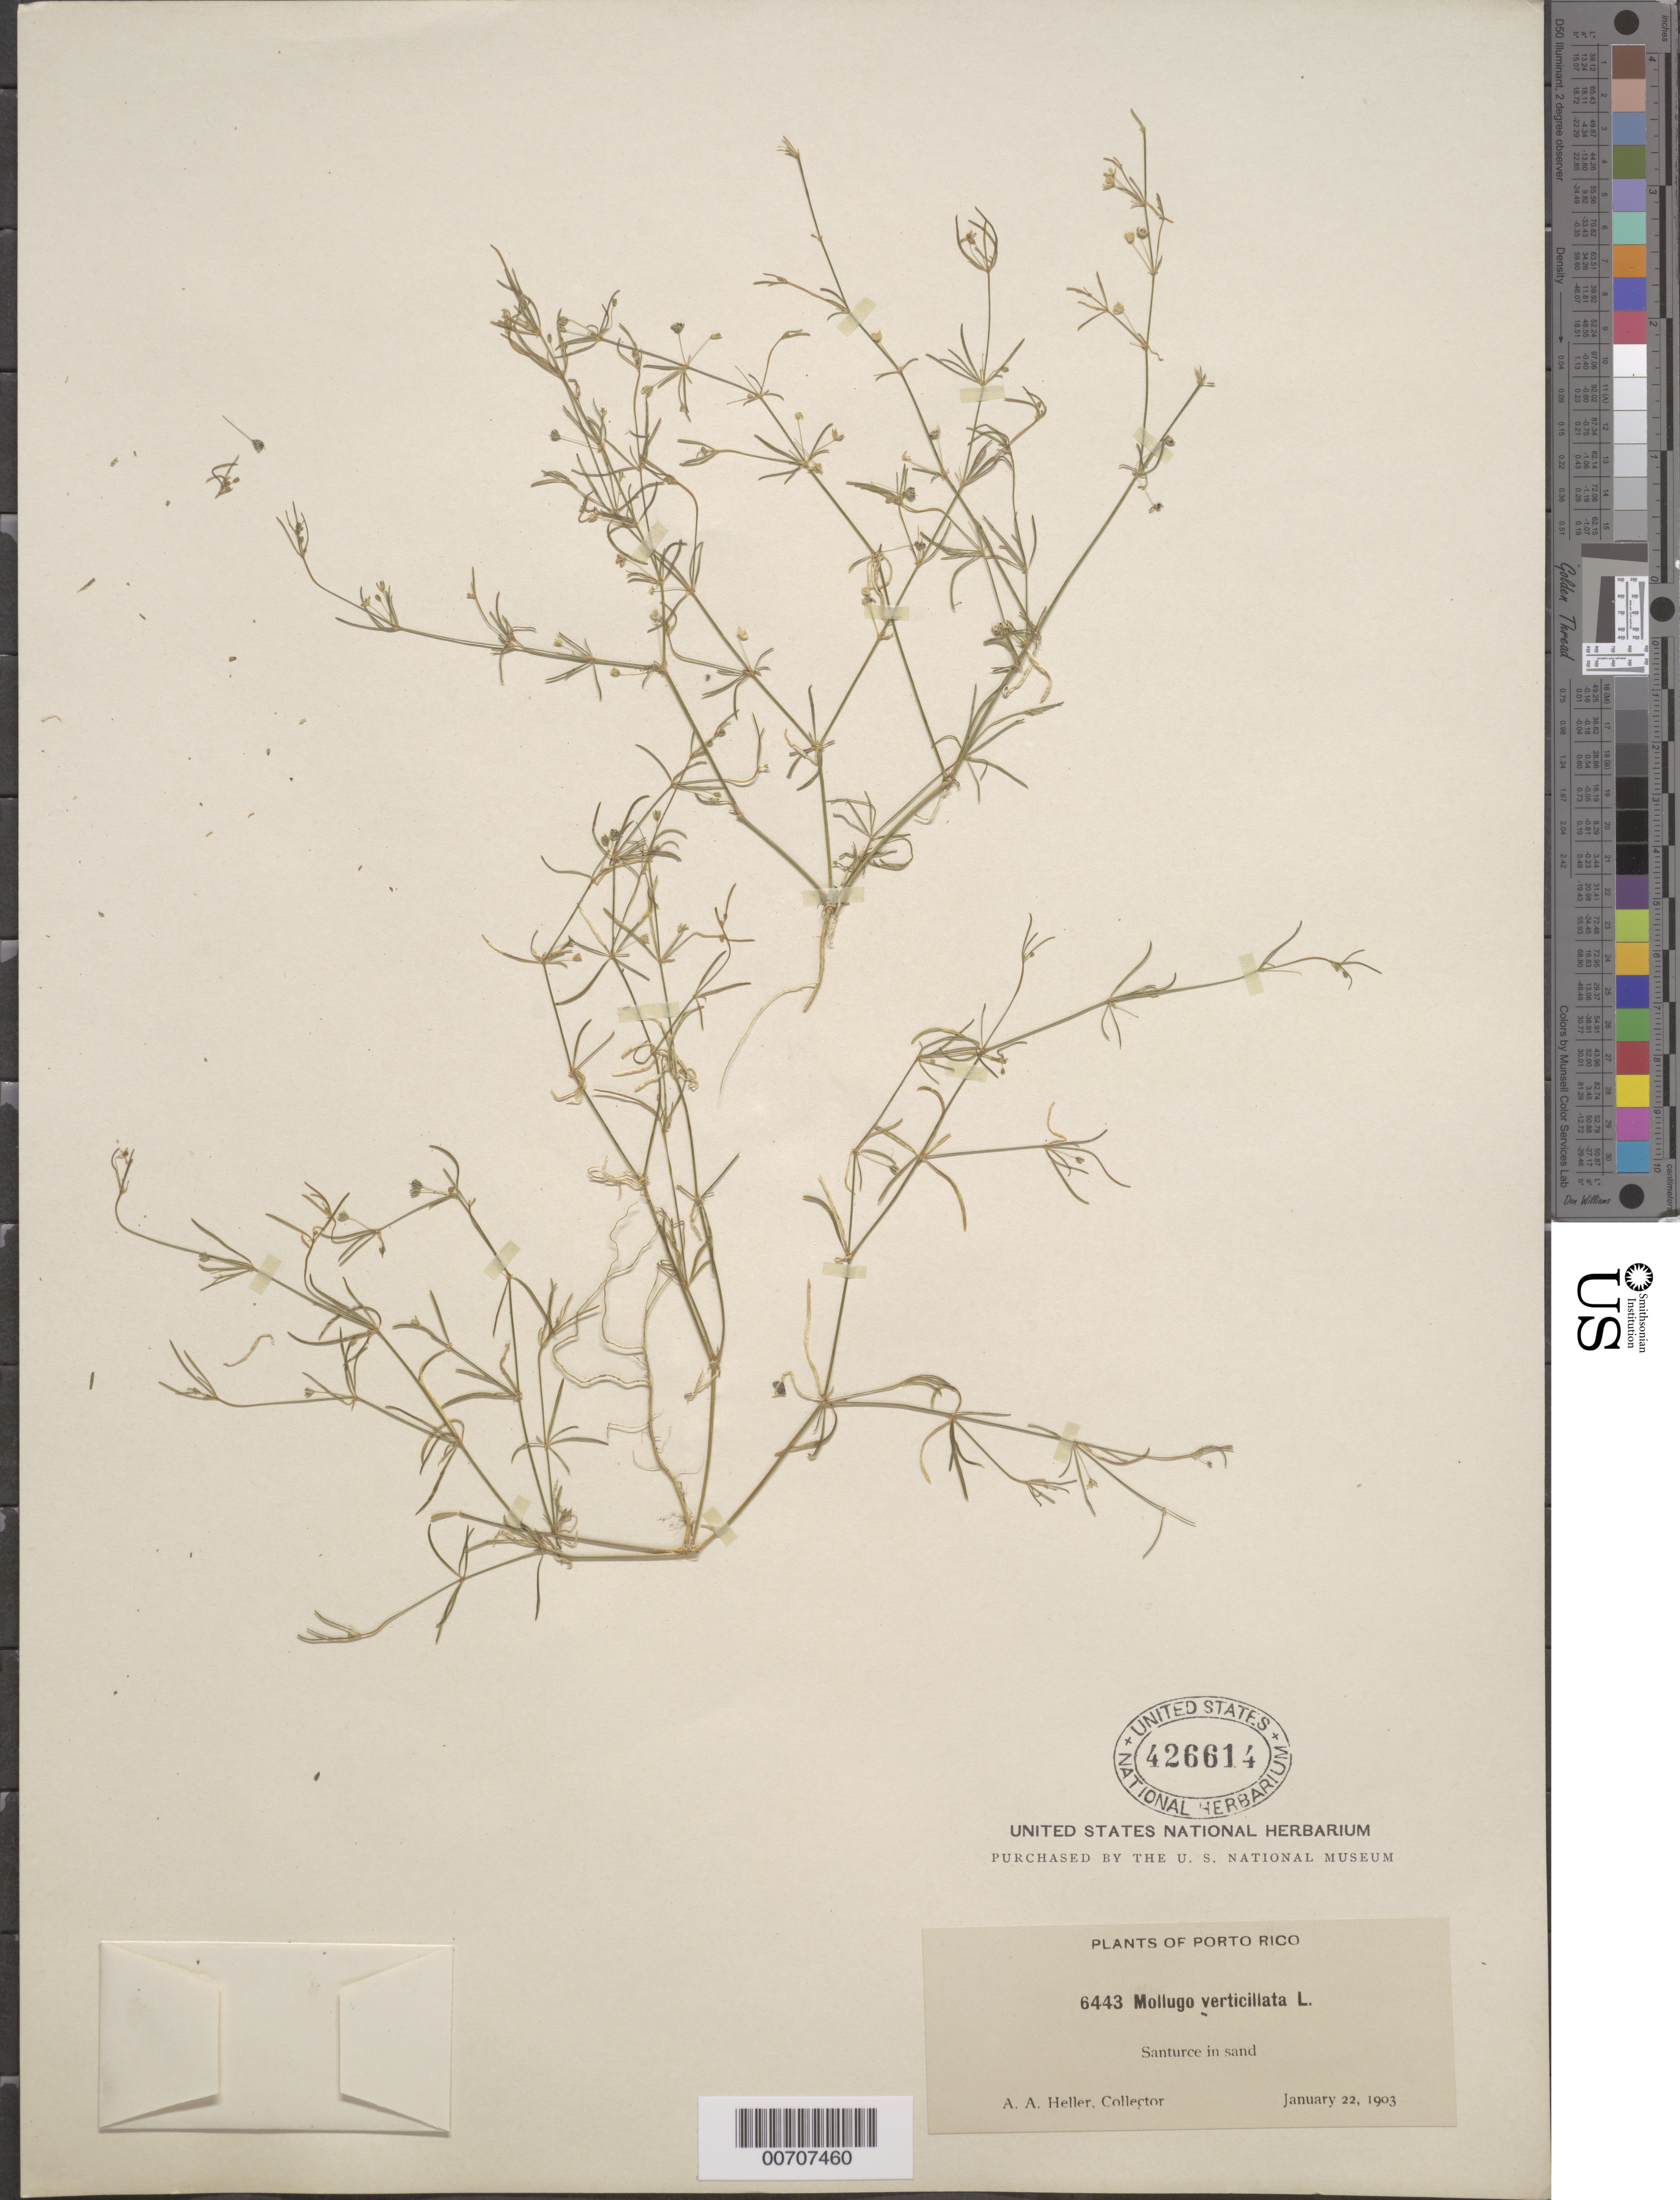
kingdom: Plantae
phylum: Tracheophyta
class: Magnoliopsida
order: Caryophyllales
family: Molluginaceae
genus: Mollugo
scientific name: Mollugo verticillata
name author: L.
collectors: A. A. Heller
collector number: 6443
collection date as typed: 22 Jan 1903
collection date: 1903-01-22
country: Puerto Rico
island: Greater Antilles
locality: Santurce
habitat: In sand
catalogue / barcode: US 426614